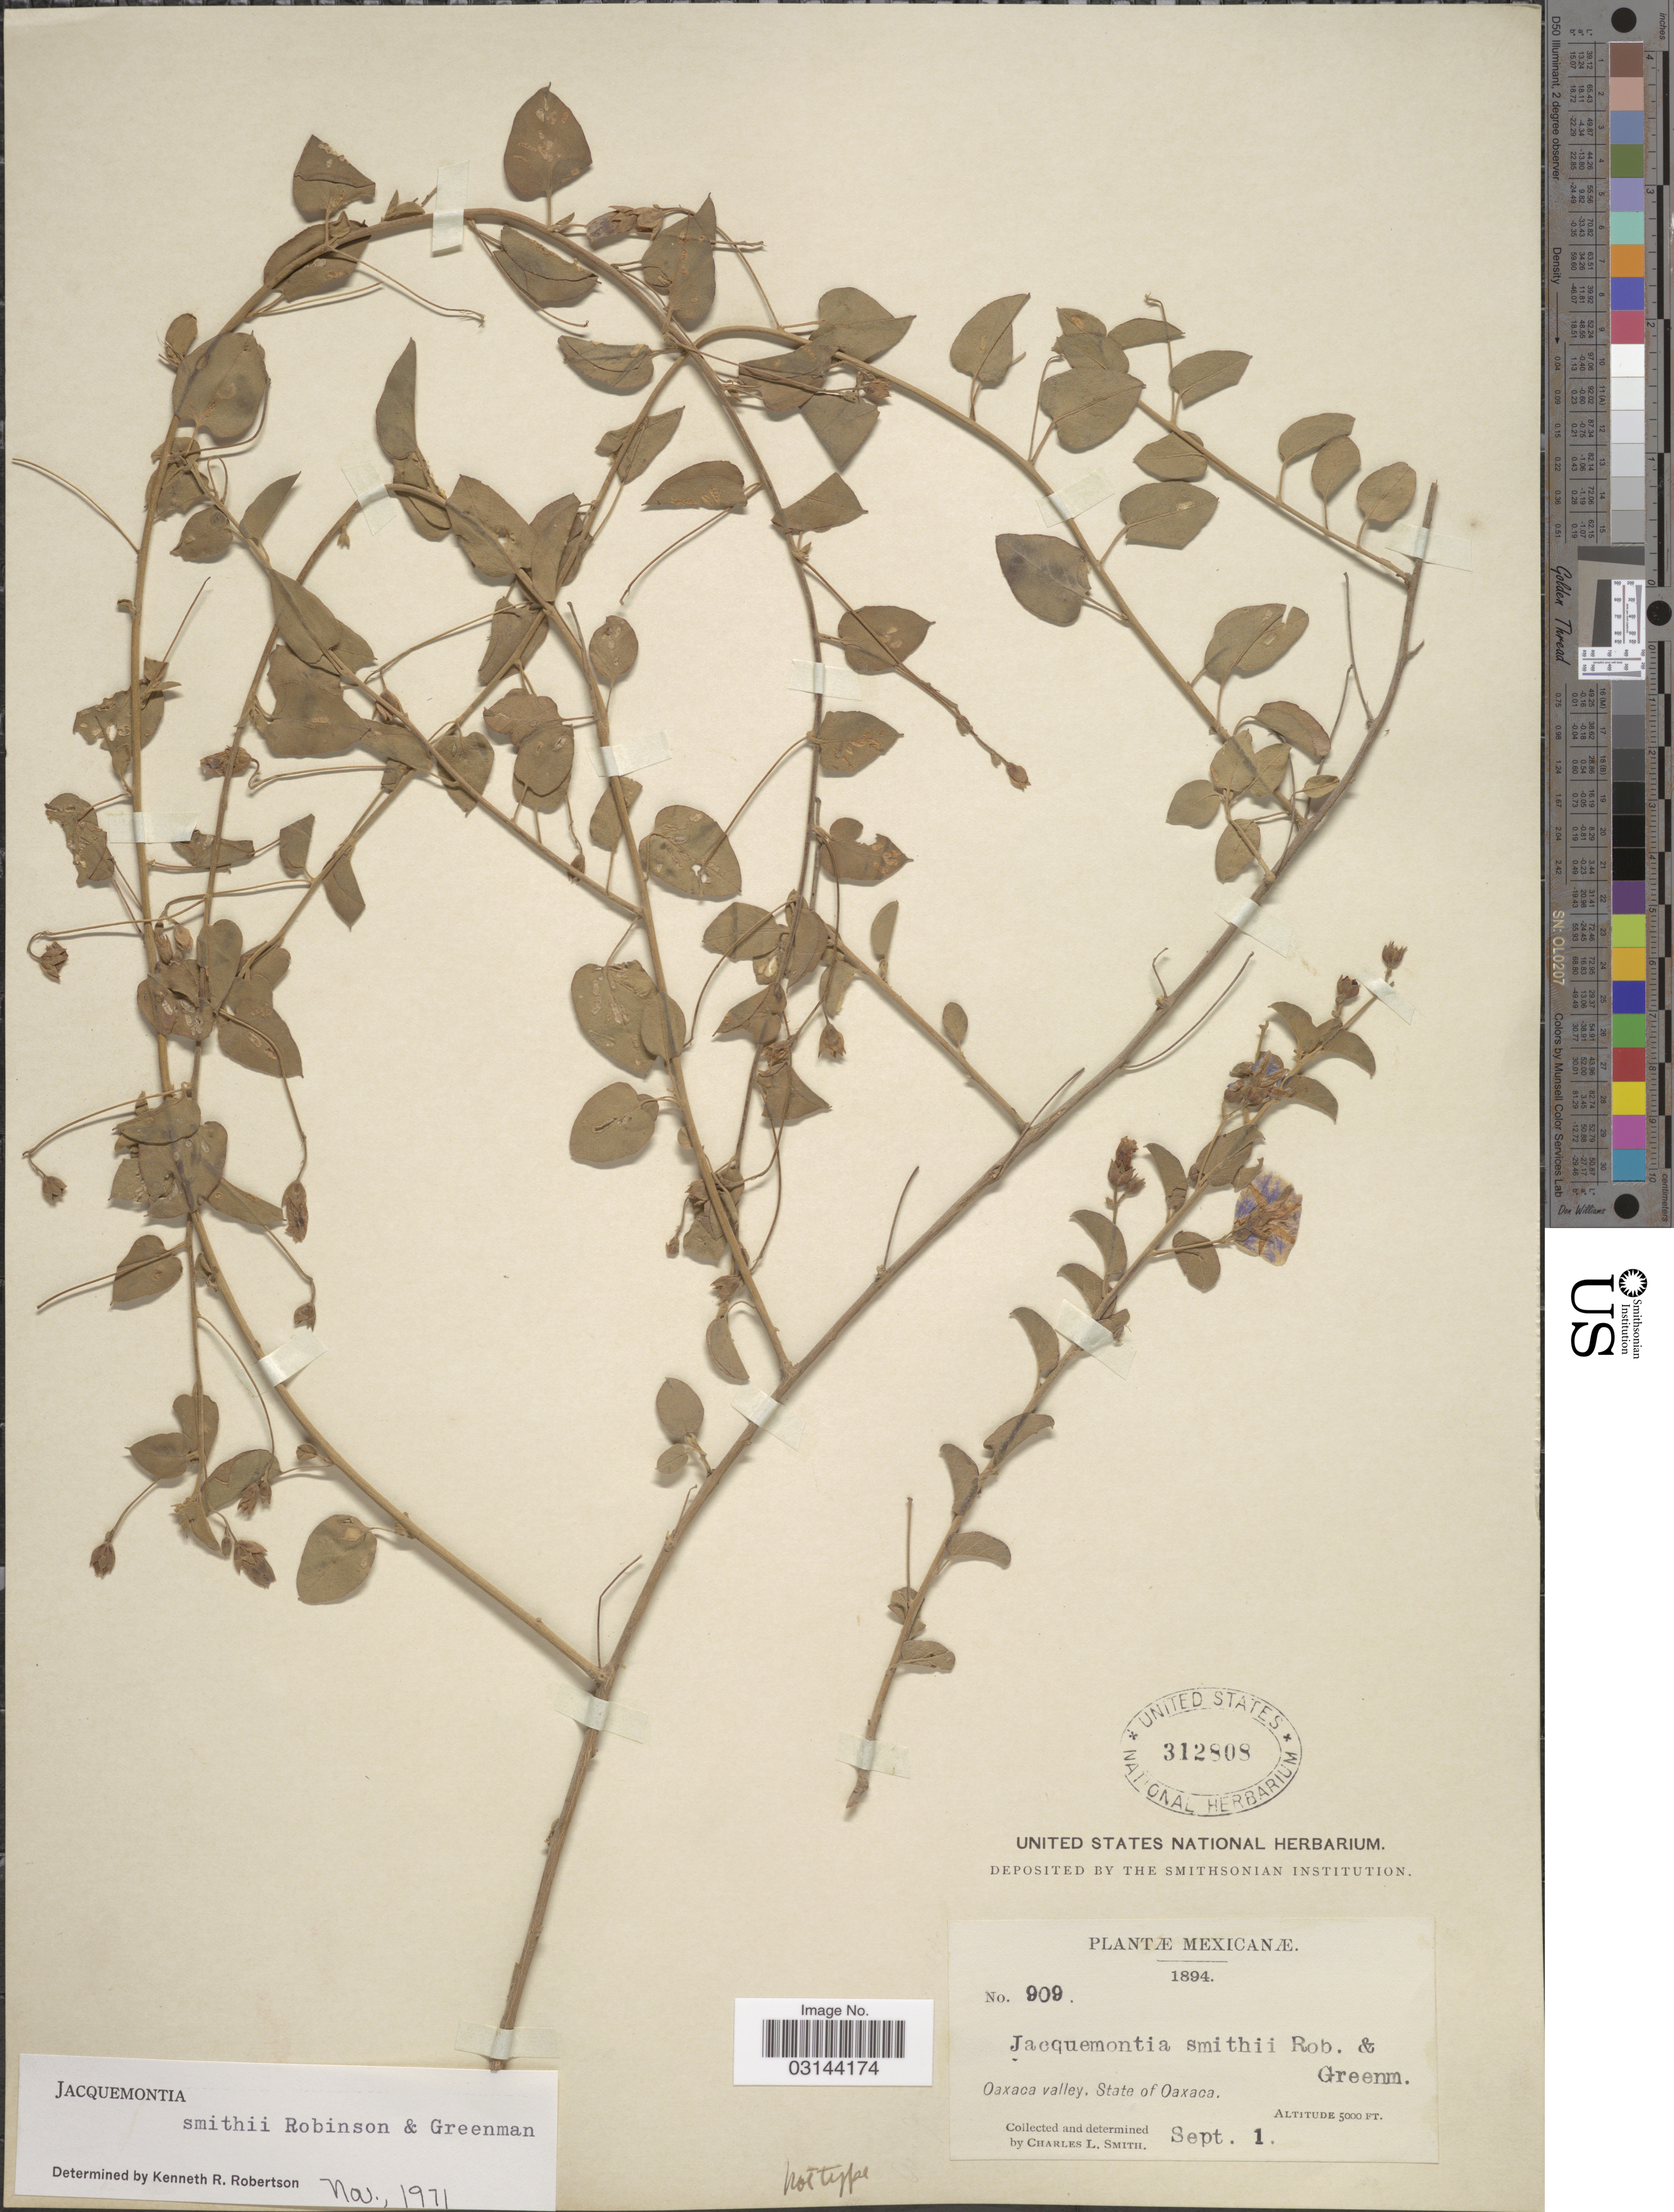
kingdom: Plantae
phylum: Tracheophyta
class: Magnoliopsida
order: Solanales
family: Convolvulaceae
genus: Jacquemontia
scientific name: Jacquemontia smithii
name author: B.L. Rob. & Greenm.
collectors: C. L. Smith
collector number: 909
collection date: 1894-09-01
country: Mexico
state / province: Oaxaca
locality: Oaxaca valley.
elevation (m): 1524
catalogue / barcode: US 312808